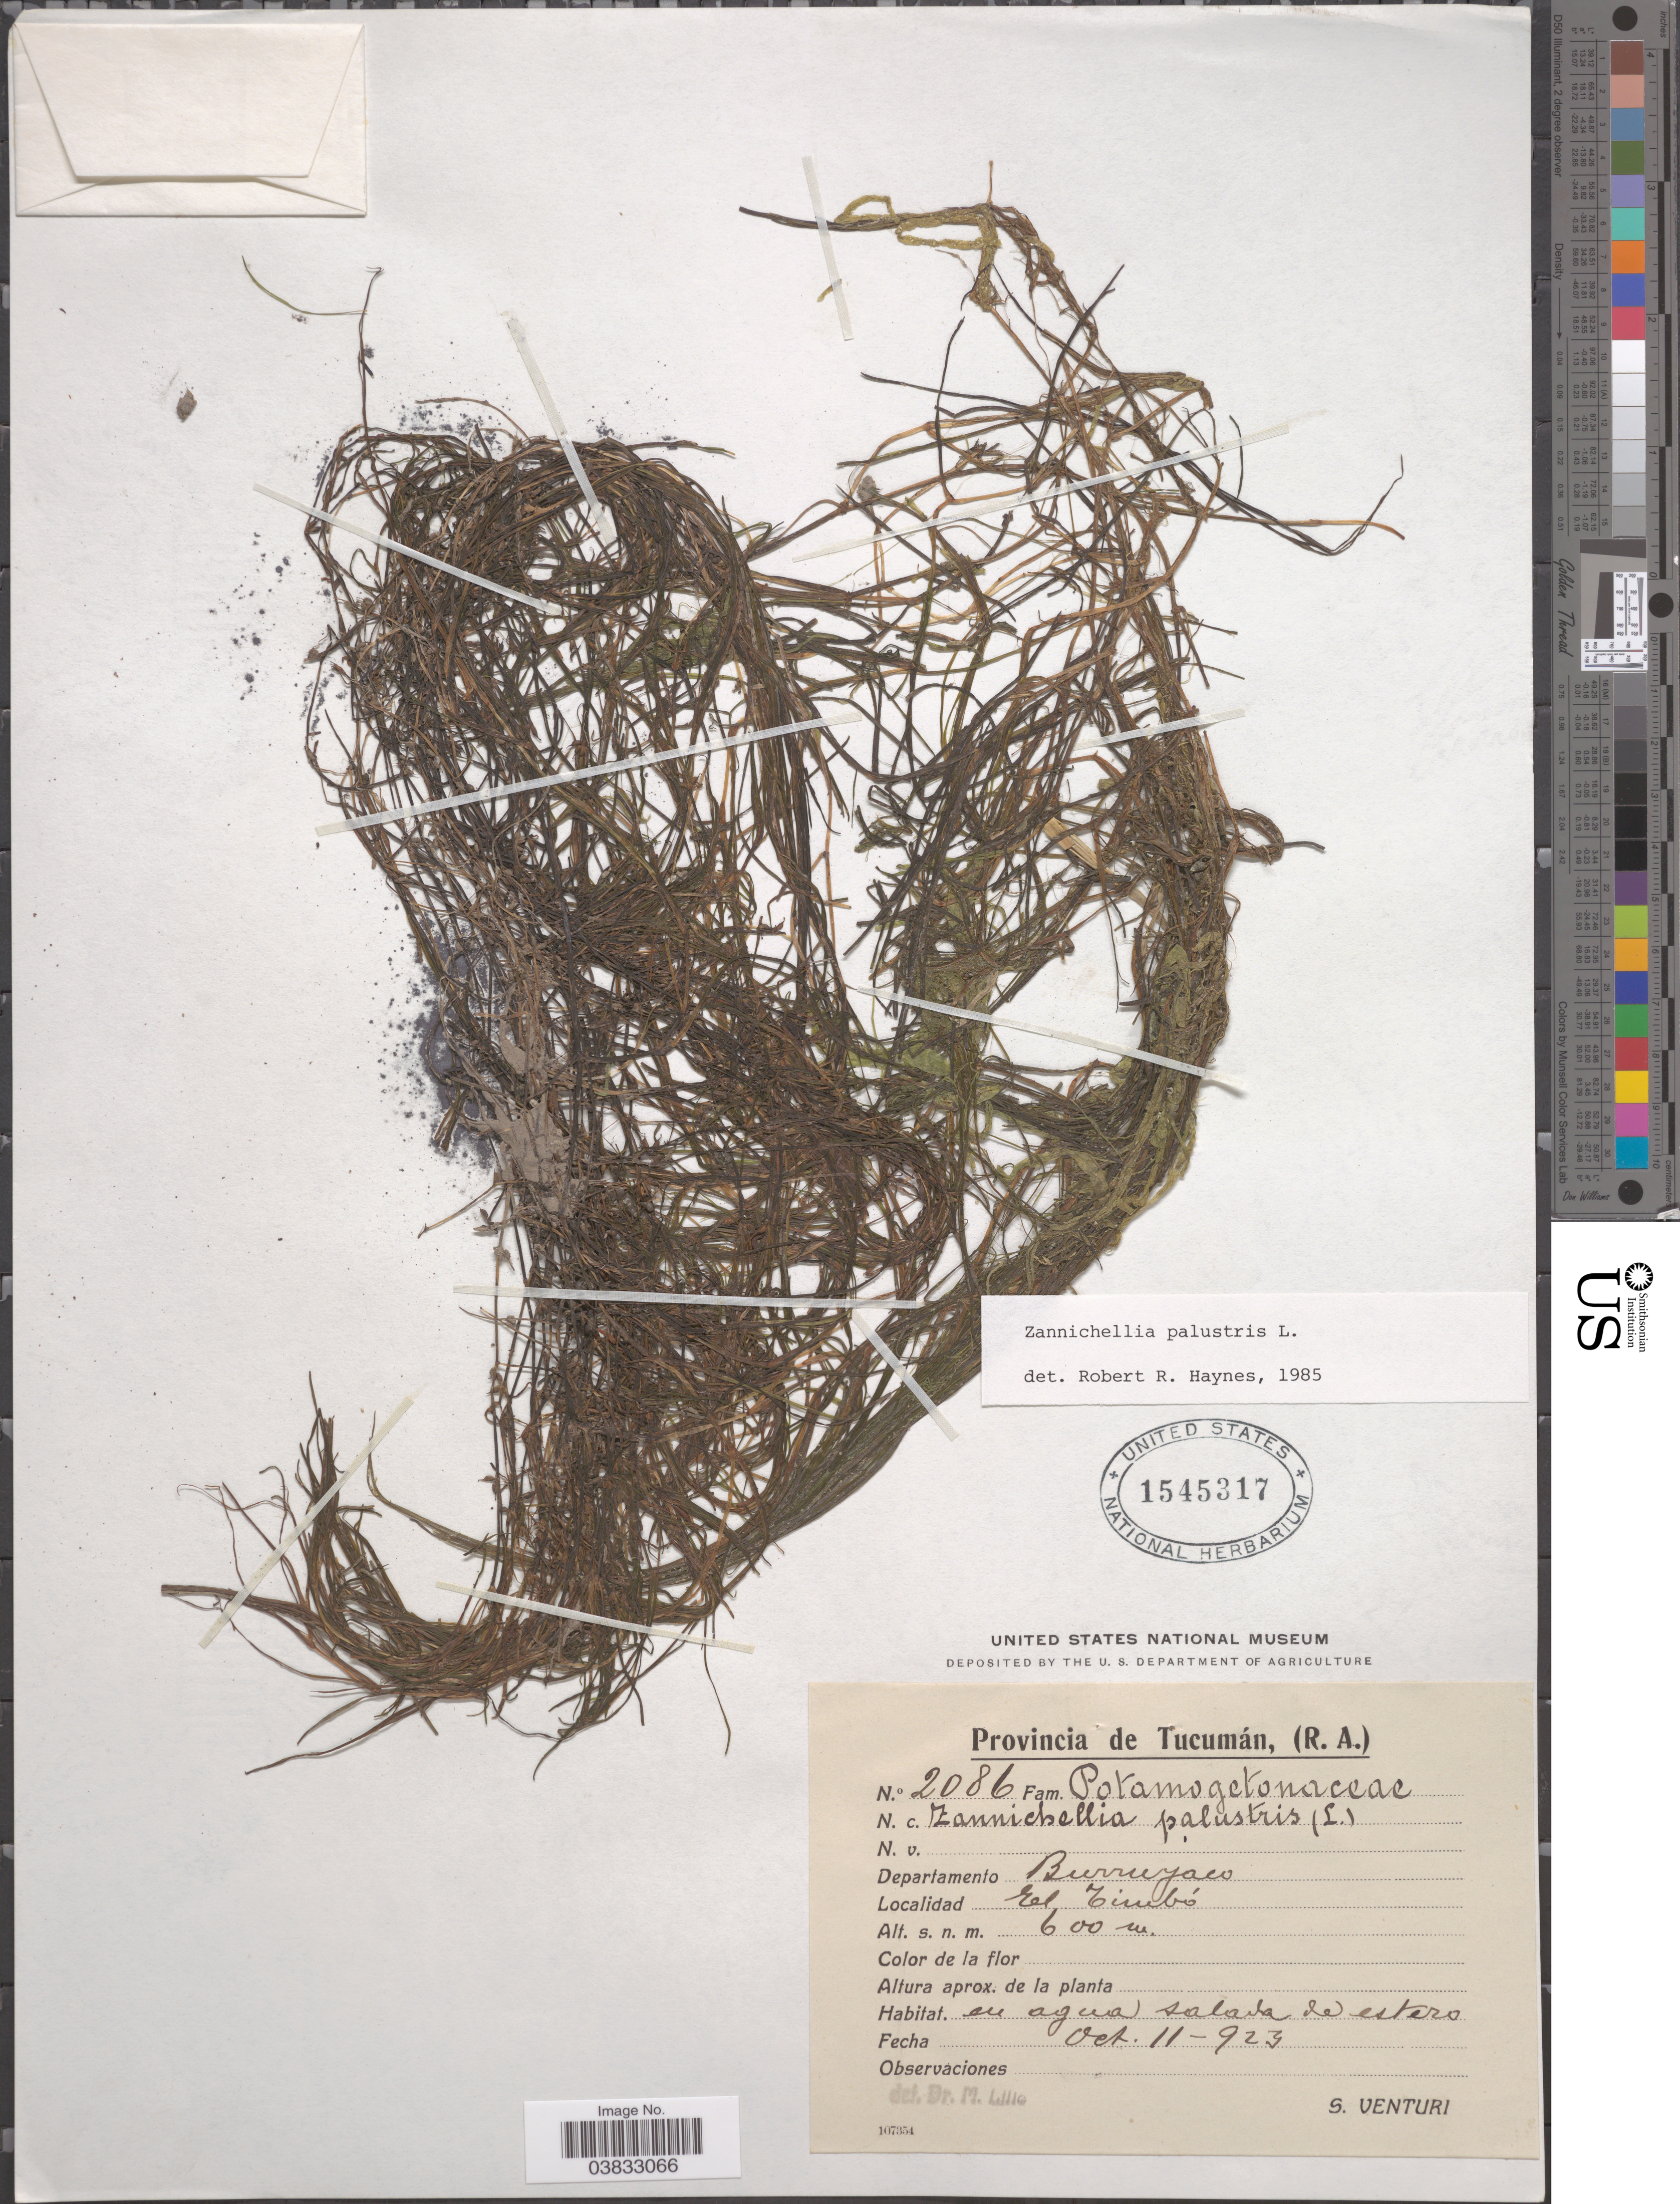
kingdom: Plantae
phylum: Tracheophyta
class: Liliopsida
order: Alismatales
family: Potamogetonaceae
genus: Zannichellia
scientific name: Zannichellia palustris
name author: L.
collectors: S. Venturi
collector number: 2086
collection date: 1923-10-11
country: Argentina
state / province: Tucuman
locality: Departamento Burruyacú. El Tuibó.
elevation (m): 600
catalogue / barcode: US 1545317